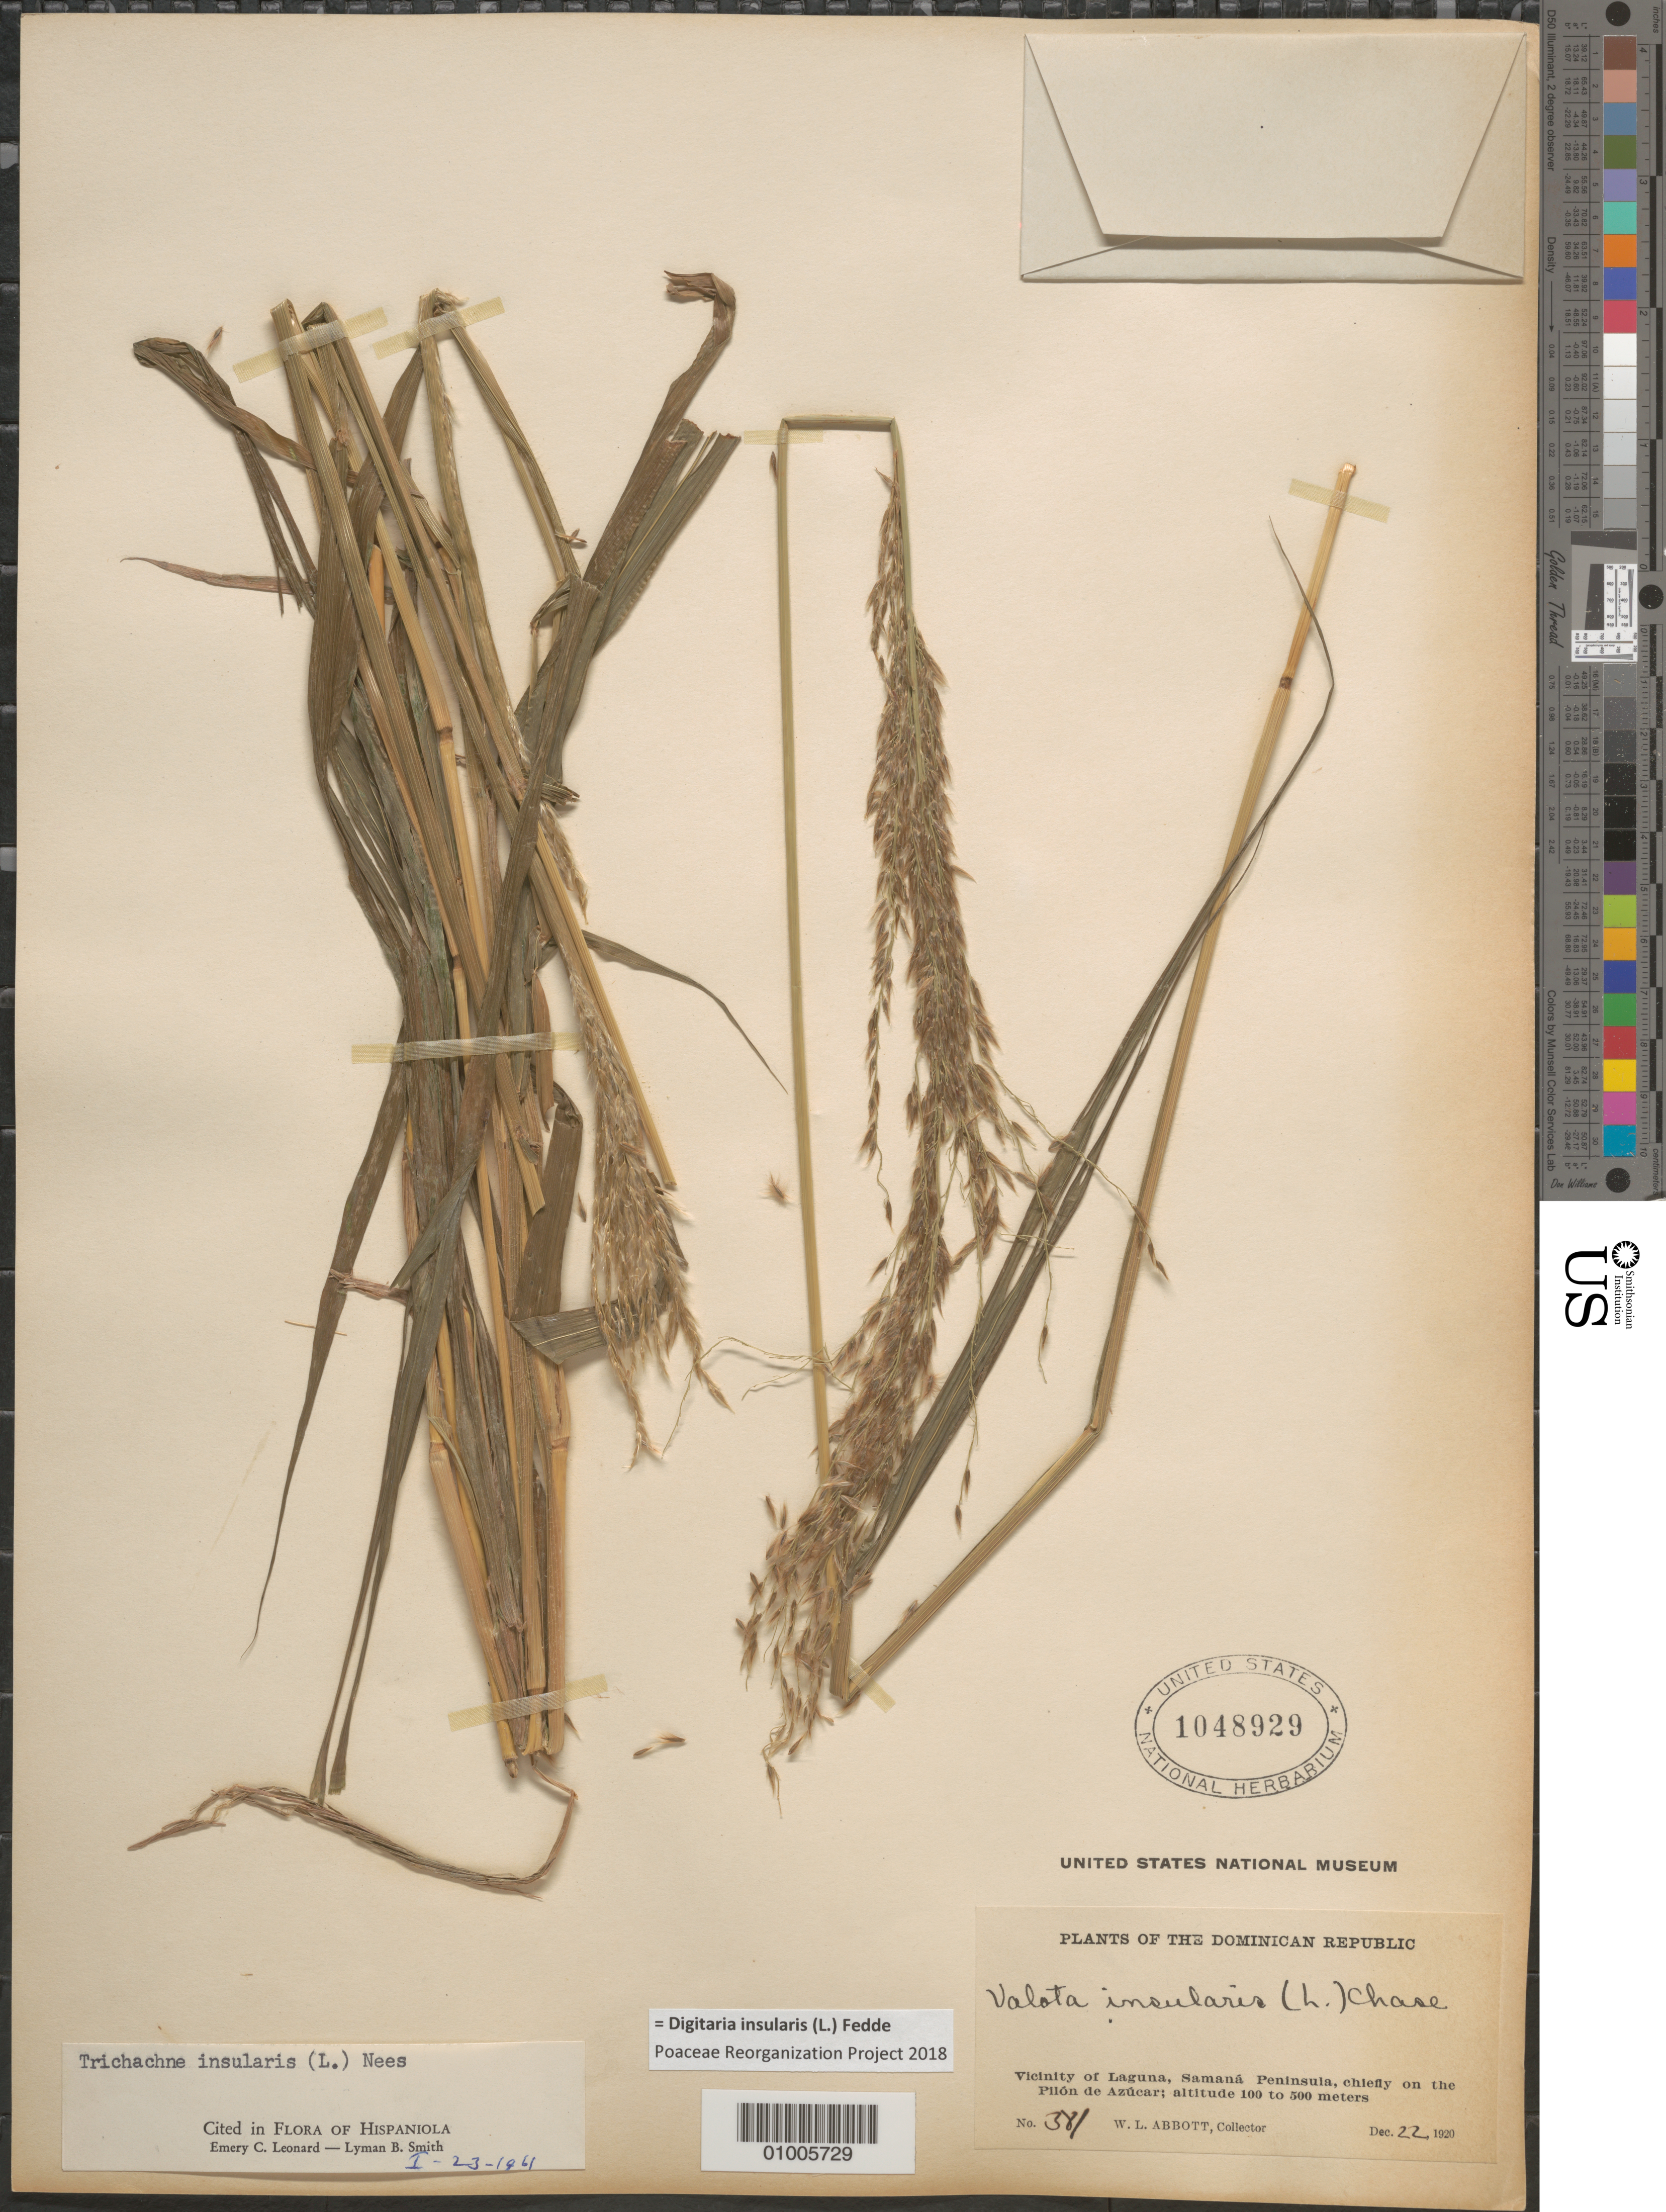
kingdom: Plantae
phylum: Tracheophyta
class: Liliopsida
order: Poales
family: Poaceae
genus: Digitaria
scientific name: Digitaria insularis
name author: (L.) Mez ex Ekman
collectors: W. L. Abbott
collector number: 381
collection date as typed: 22 Dec 1920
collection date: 1920-12-22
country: Dominican Republic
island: Hispaniola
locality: Vicinity of Laguna Samana Peninsula, chiefly on the Pilon de Azucar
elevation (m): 100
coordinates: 0 N, 0 E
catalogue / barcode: US 1048929